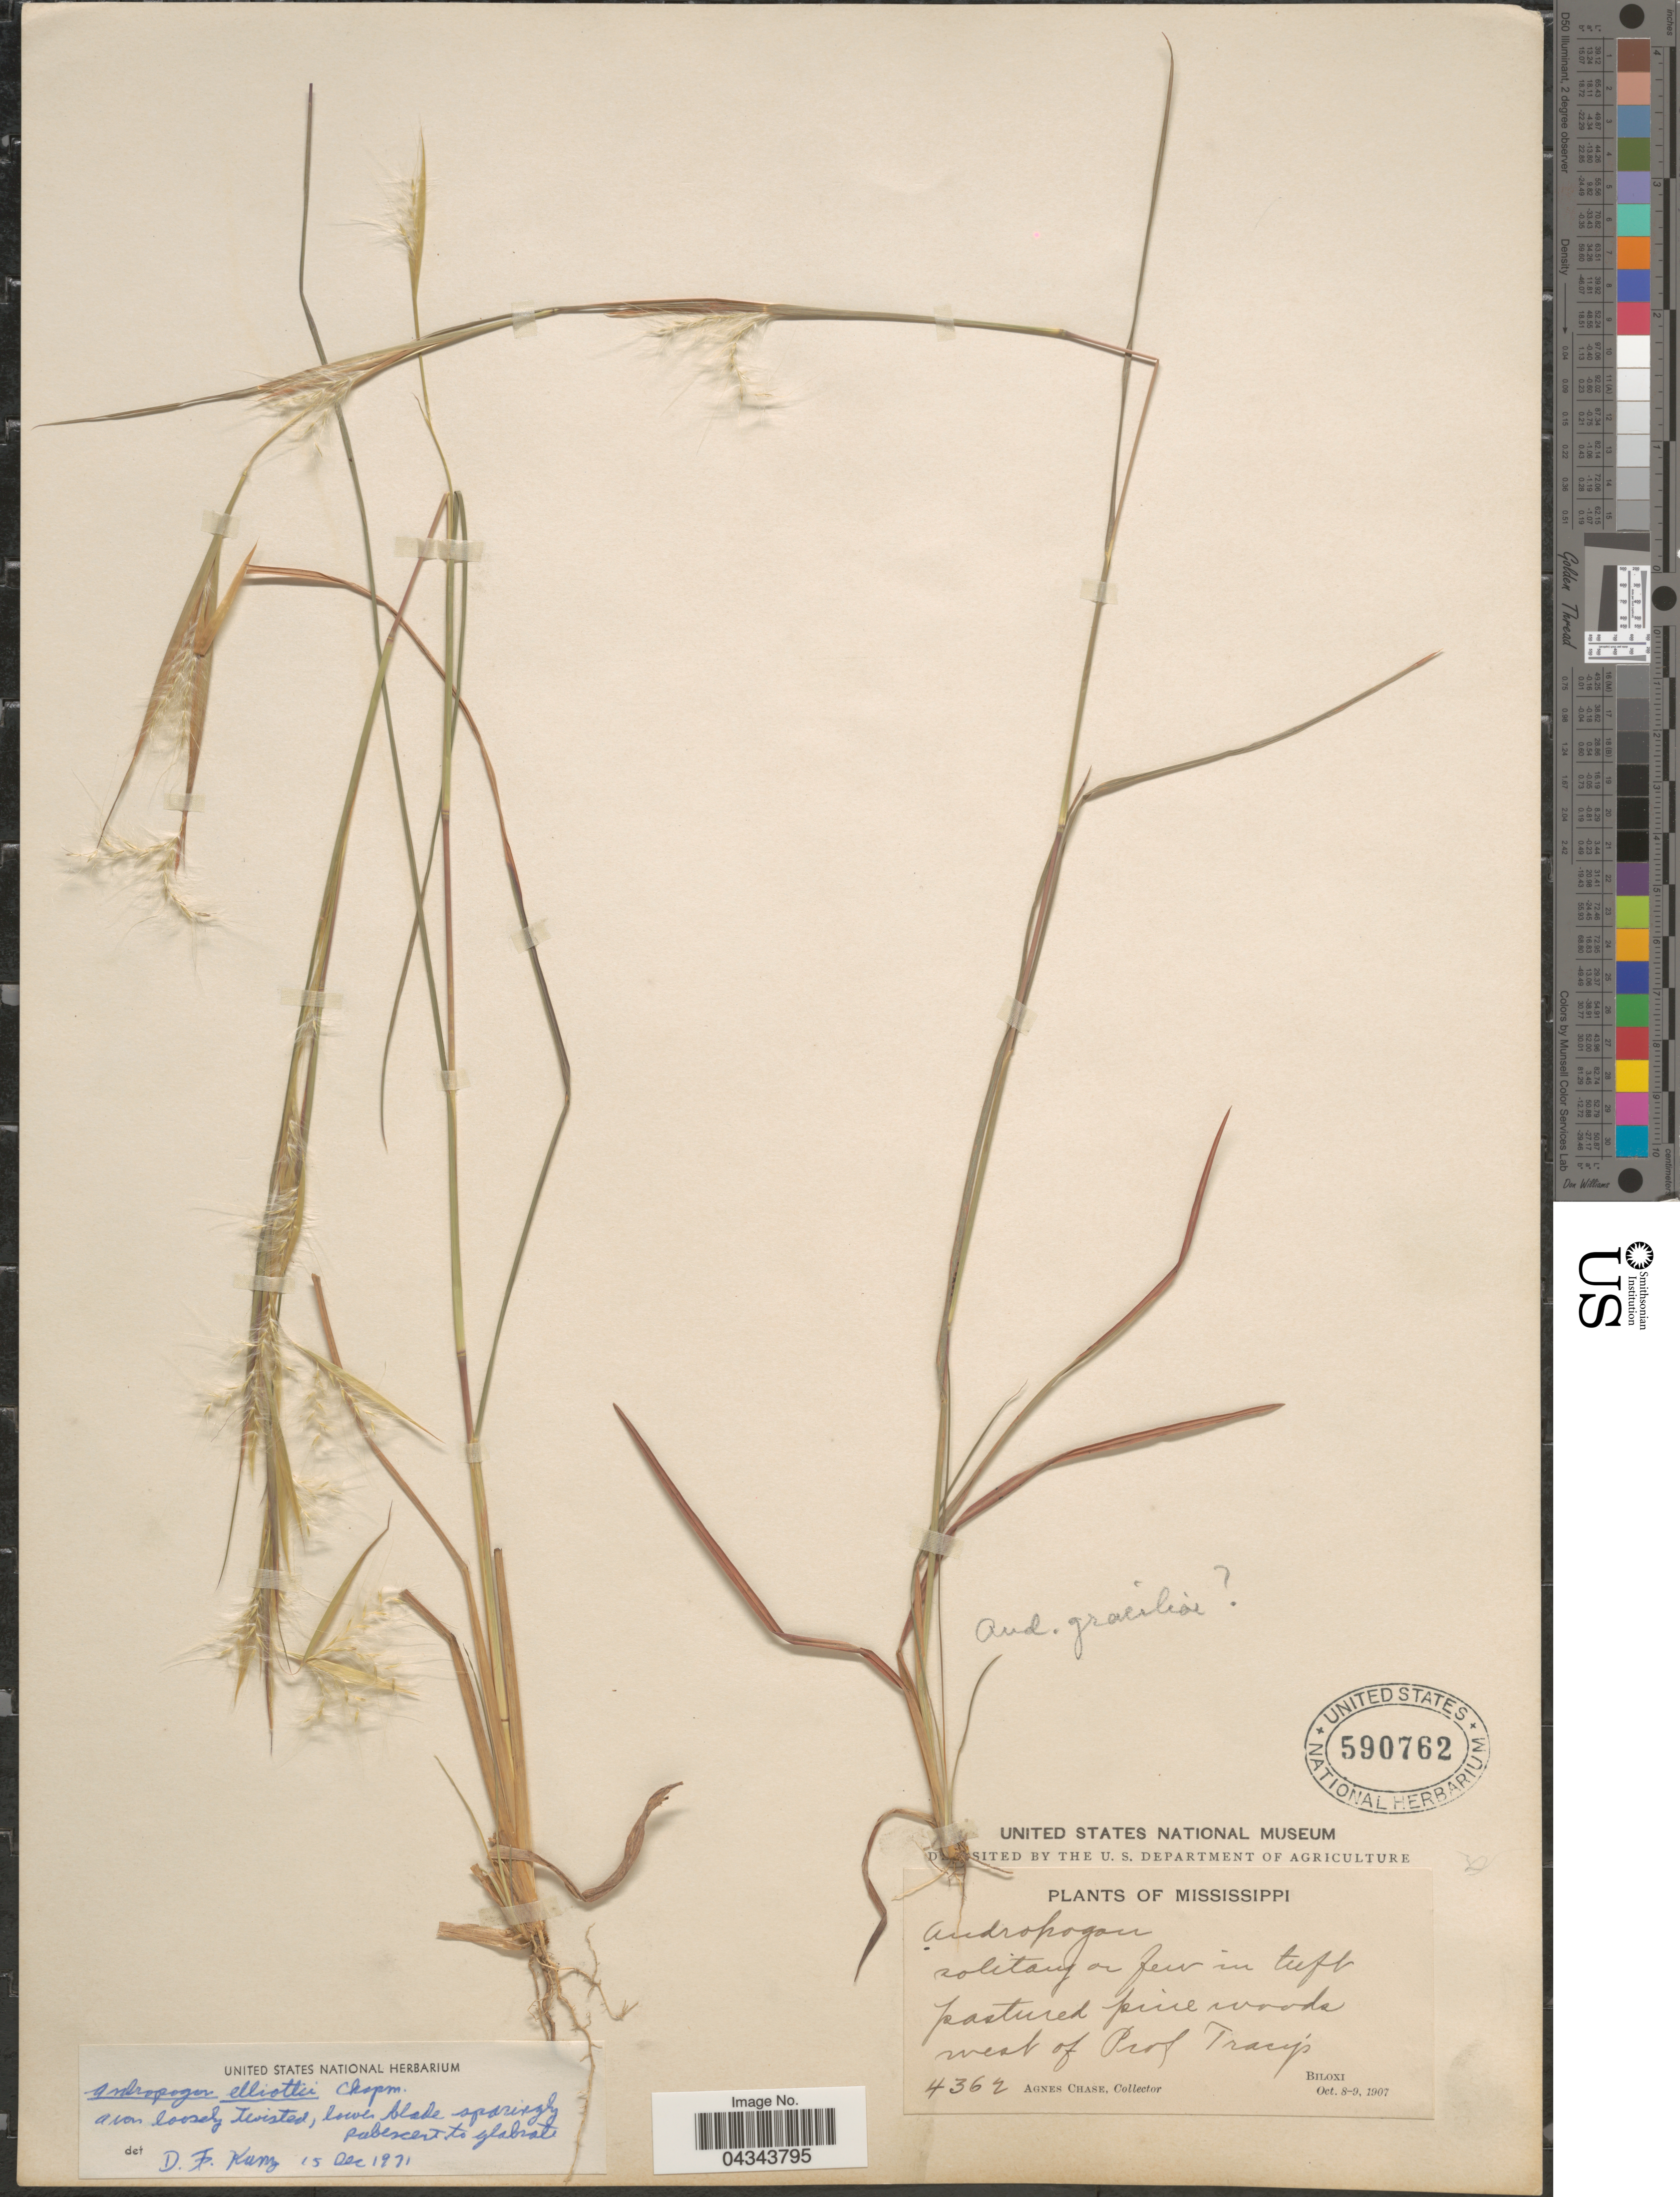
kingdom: Plantae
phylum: Tracheophyta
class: Liliopsida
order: Poales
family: Poaceae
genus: Andropogon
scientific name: Andropogon ternarius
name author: Michx.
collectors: A. Chase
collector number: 4362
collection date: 1907-10-08/1907-10-09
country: United States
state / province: Mississippi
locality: West of Prof Tracy's. Biloxi.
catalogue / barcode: US 590762